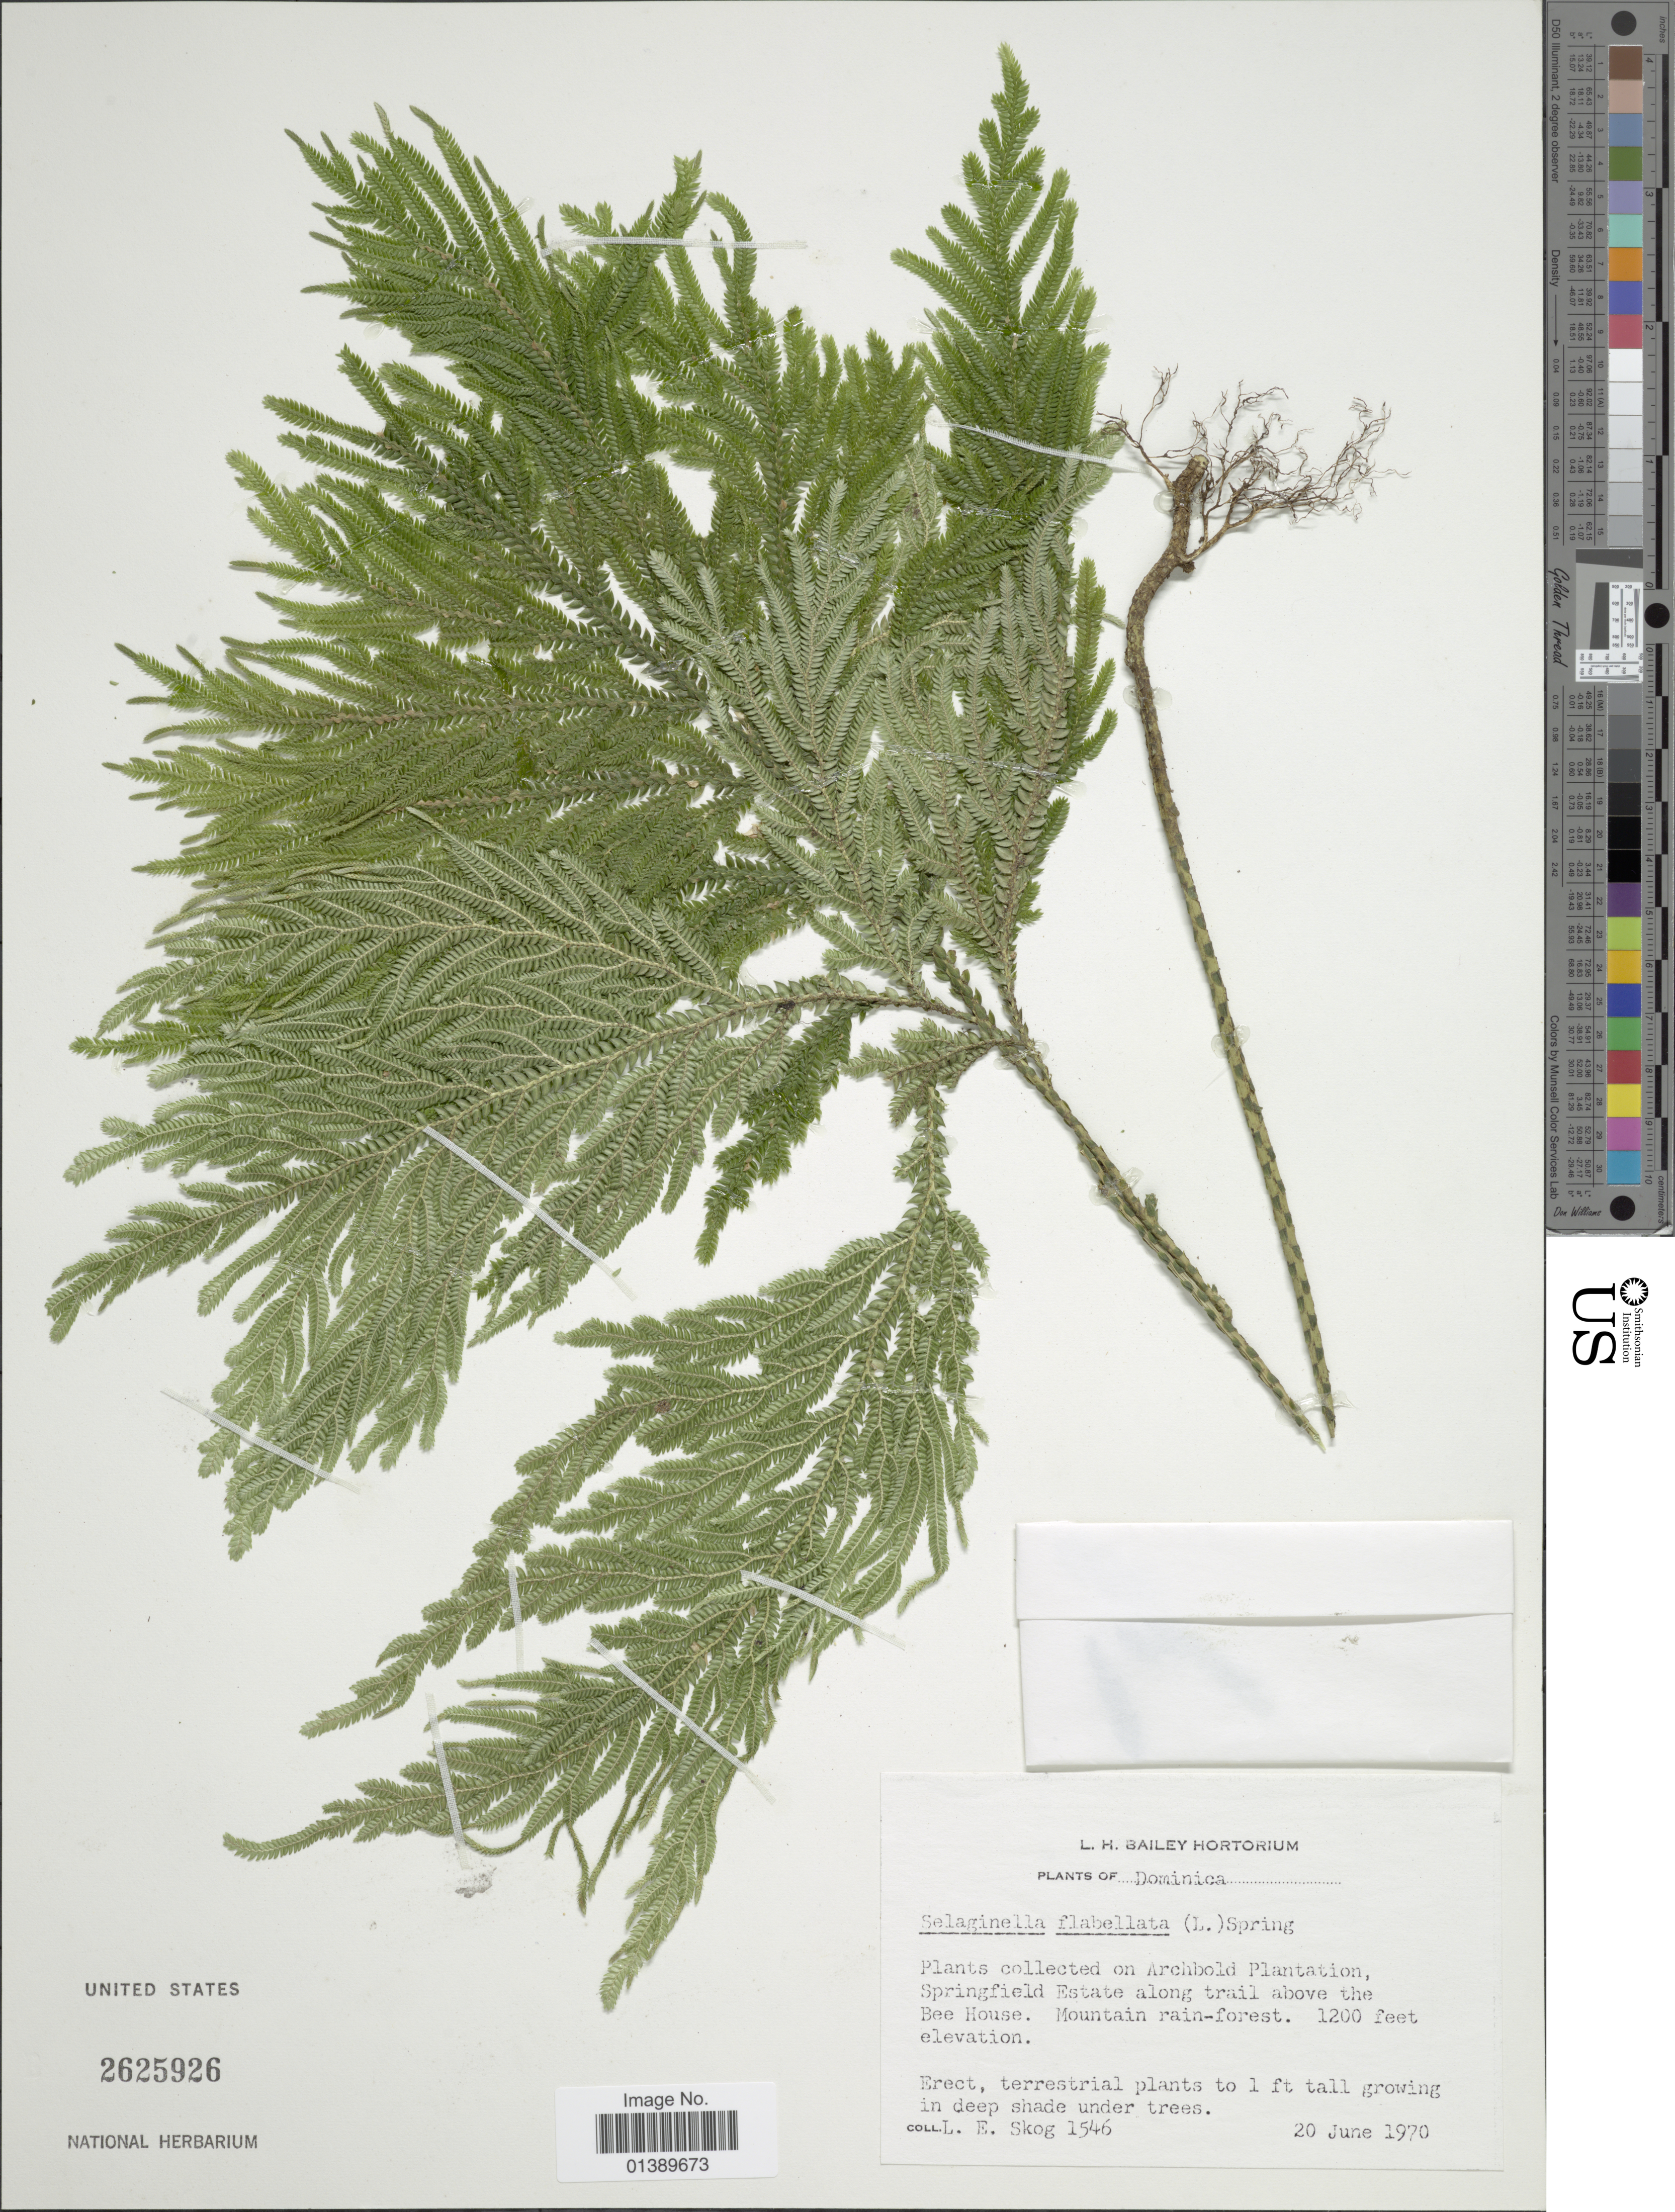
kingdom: Plantae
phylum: Tracheophyta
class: Lycopodiopsida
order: Selaginellales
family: Selaginellaceae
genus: Selaginella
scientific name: Selaginella flabellata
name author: L.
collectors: L. E. Skog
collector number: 1546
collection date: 1970-06-20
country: Dominica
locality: Springfield Estate along trail above the Bee House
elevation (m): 366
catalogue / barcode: US 2625926